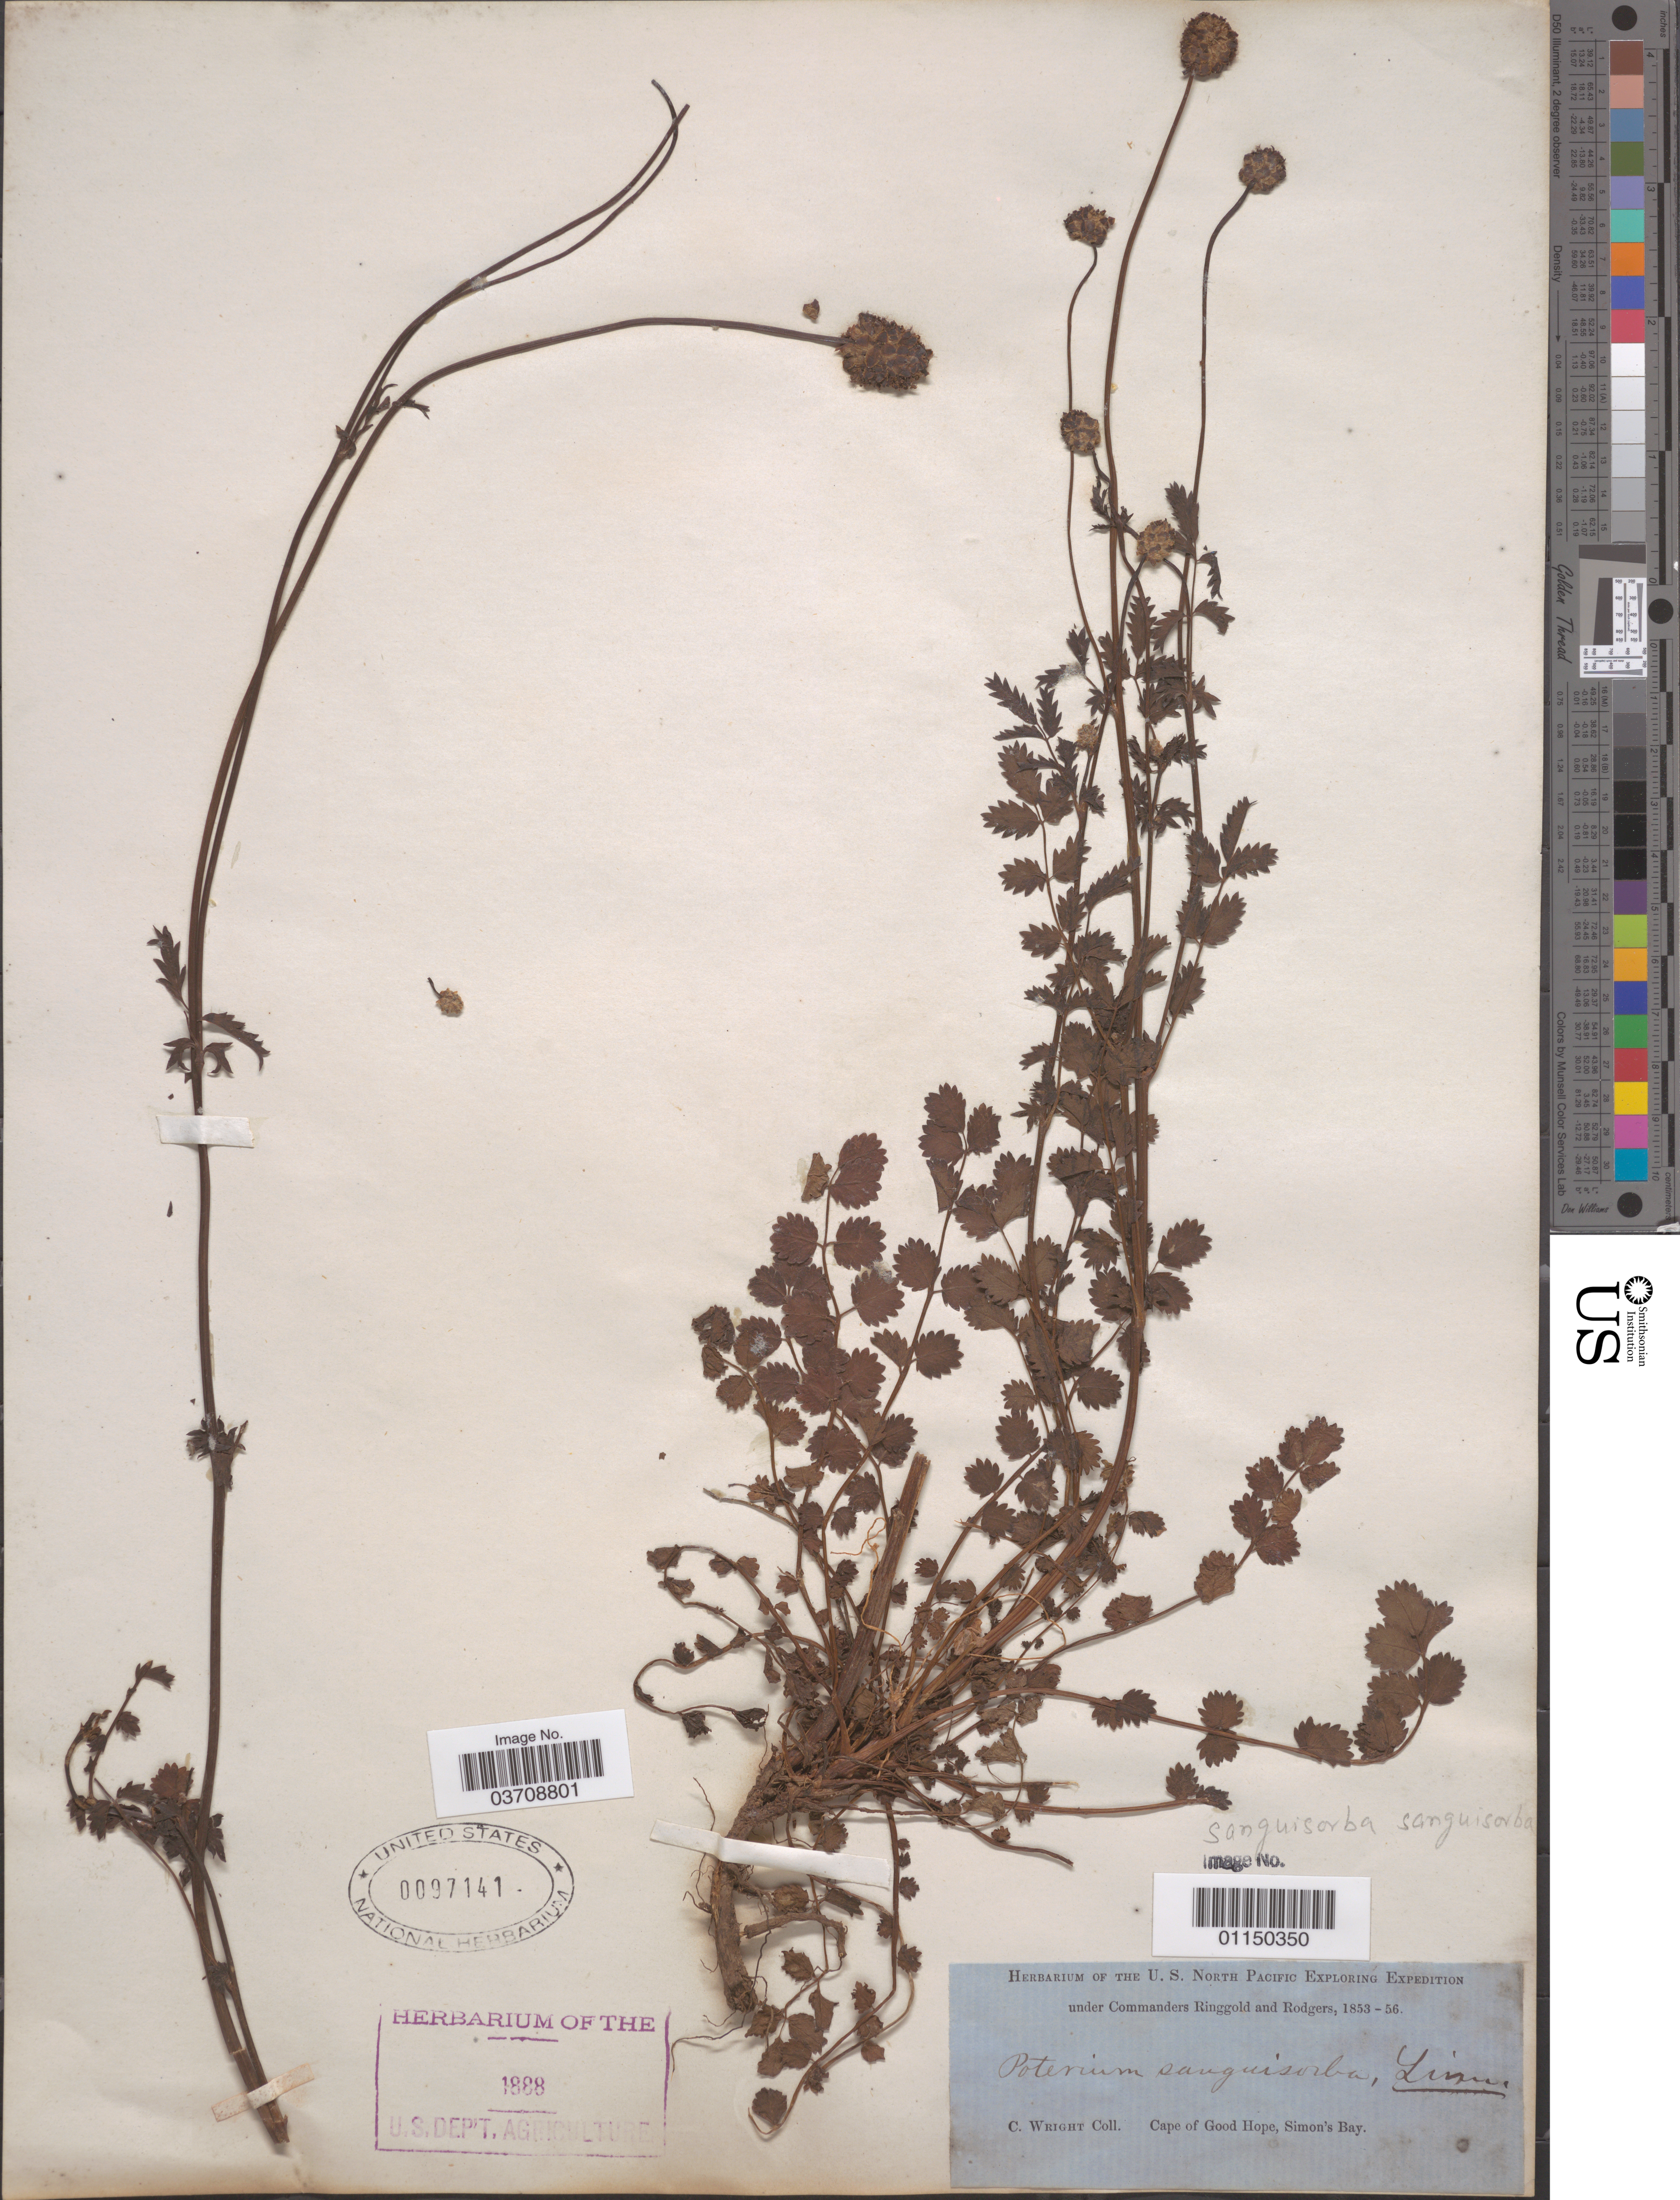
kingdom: Plantae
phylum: Tracheophyta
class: Magnoliopsida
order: Rosales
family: Rosaceae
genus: Poterium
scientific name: Poterium sanguisorba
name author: L.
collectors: C. Wright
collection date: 1853/1856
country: South Africa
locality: Cape of Good Hope, Simon's Bay.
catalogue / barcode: US 97141